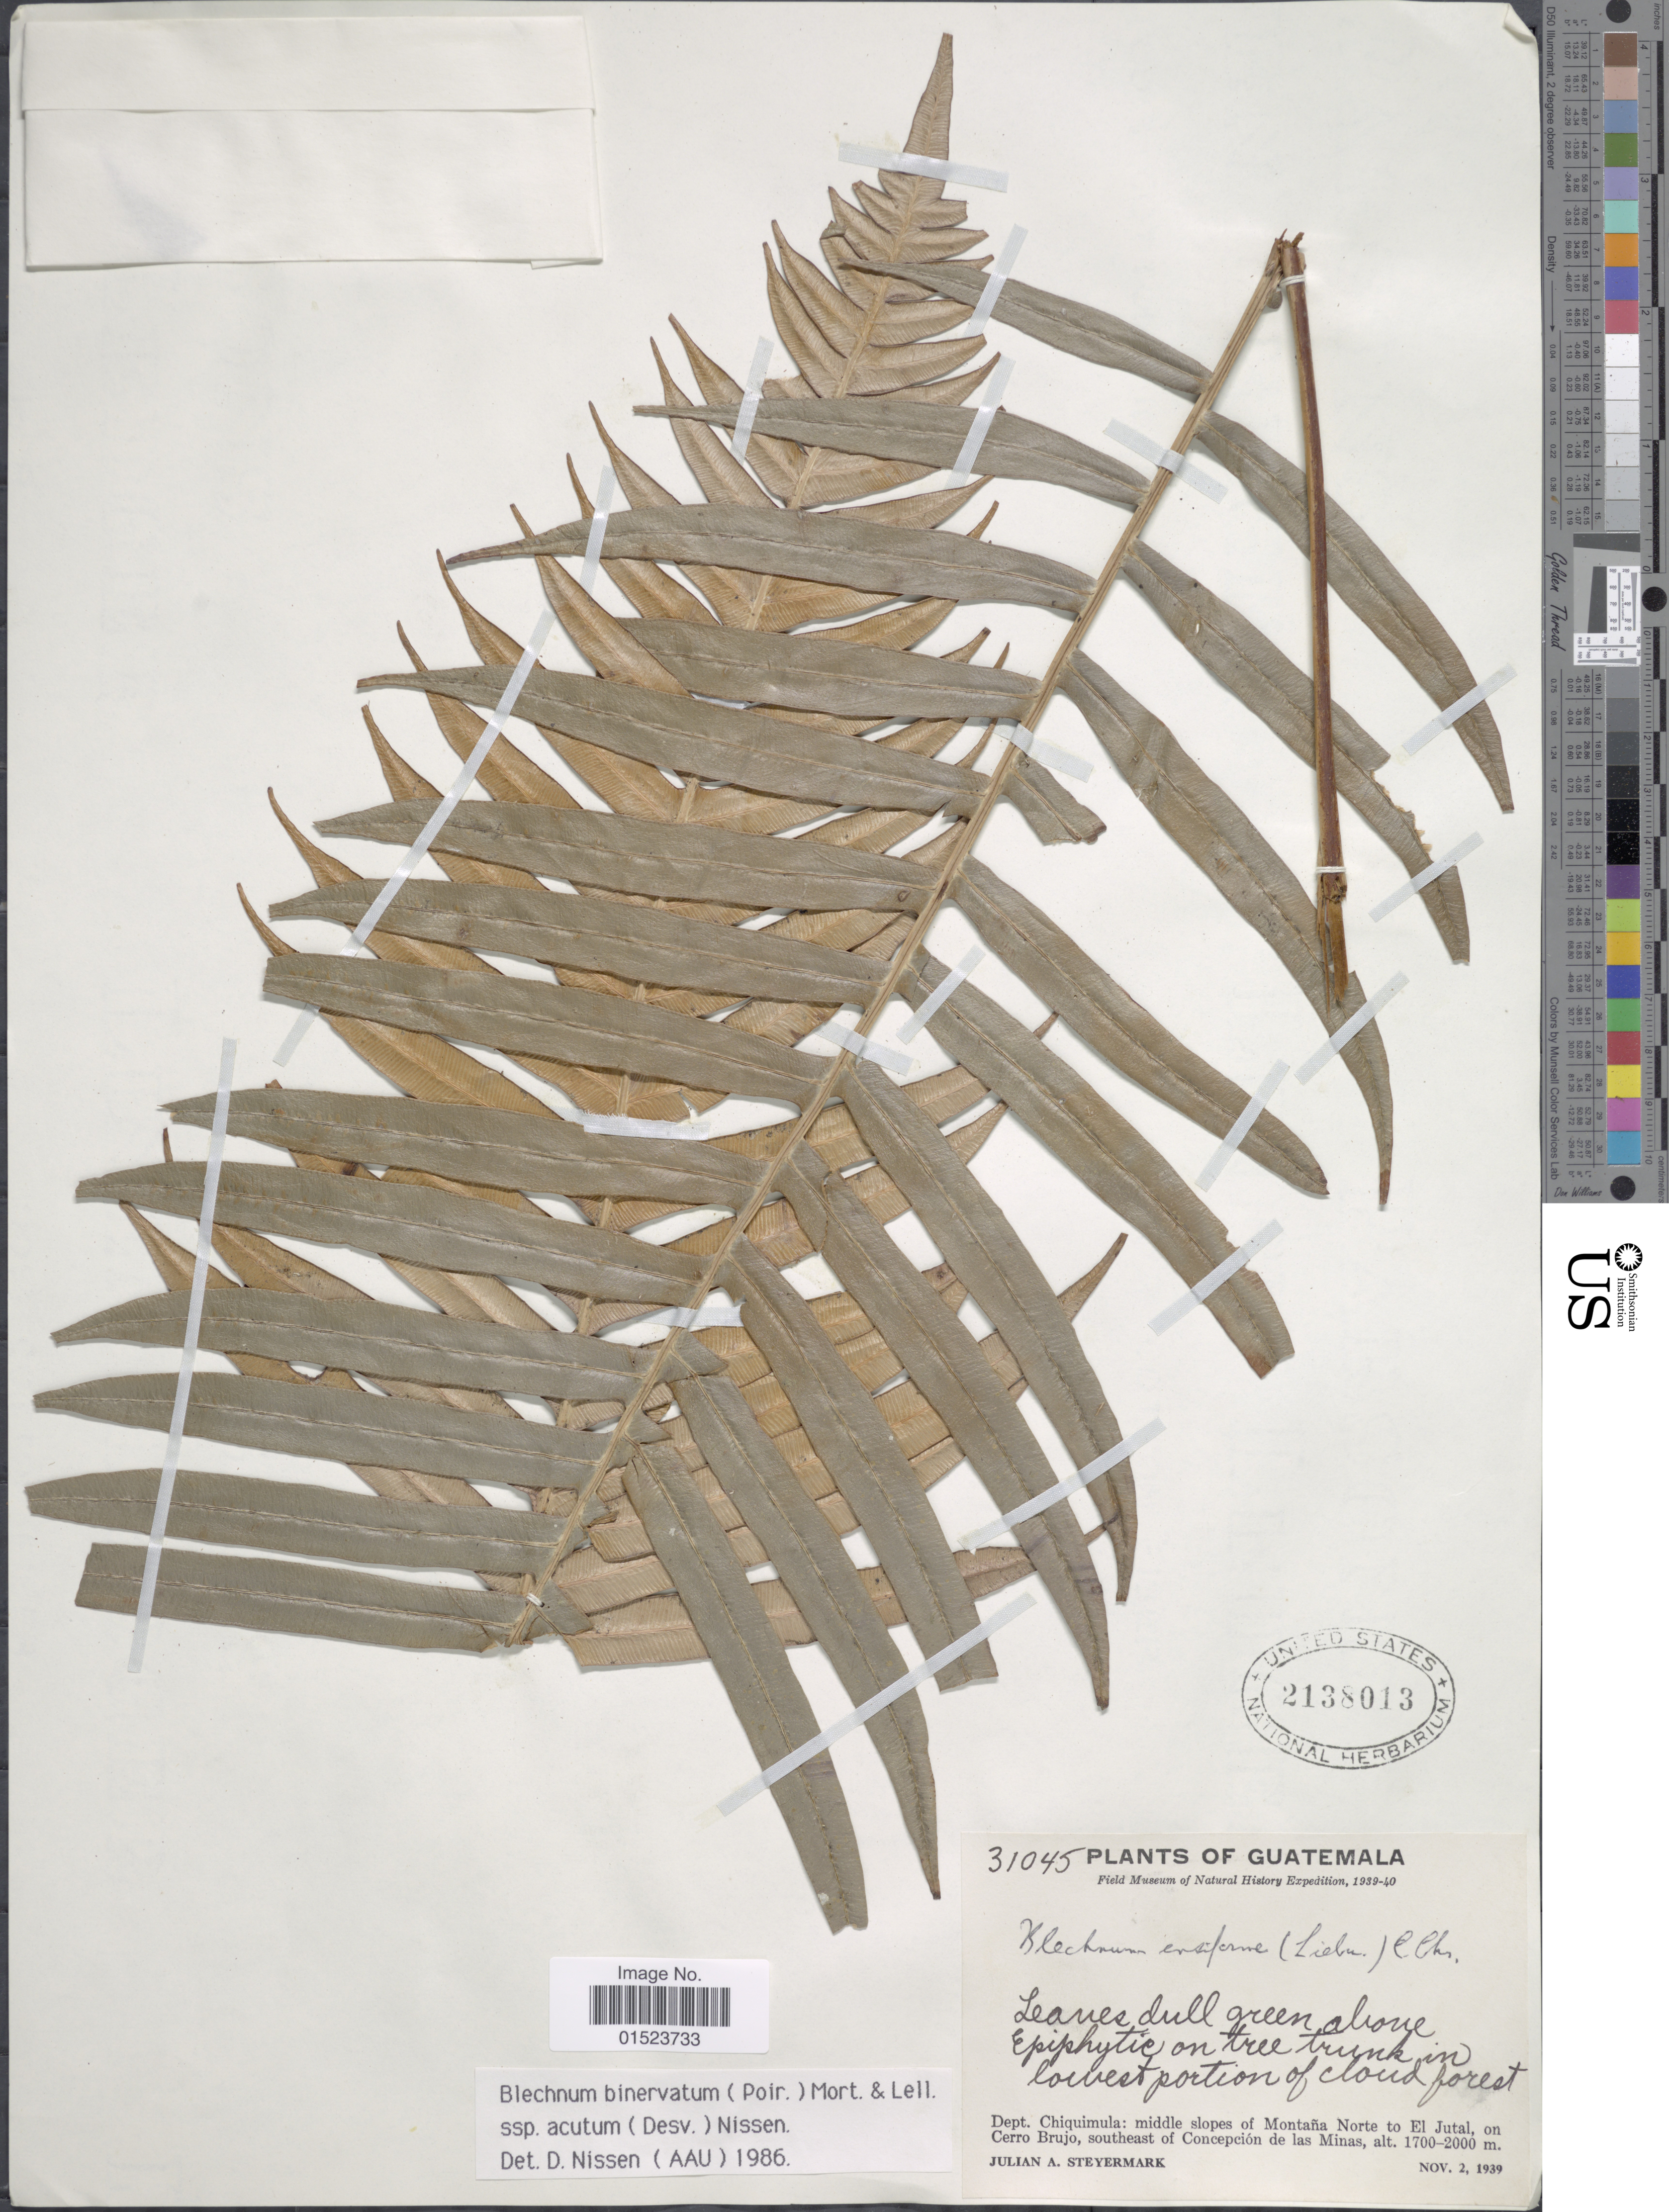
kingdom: Plantae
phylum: Tracheophyta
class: Polypodiopsida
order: Polypodiales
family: Blechnaceae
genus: Blechnum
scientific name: Blechnum ensiforme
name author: (Liebm.) C. Chr.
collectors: J. Steyermark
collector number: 31045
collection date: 1939-11-02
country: Guatemala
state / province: Chiquimula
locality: Middle slopes of Montaña Norte to El Jutal, on Cerro Brujo, southeast of Concepción de las Minas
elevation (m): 1700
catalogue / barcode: US 2138013